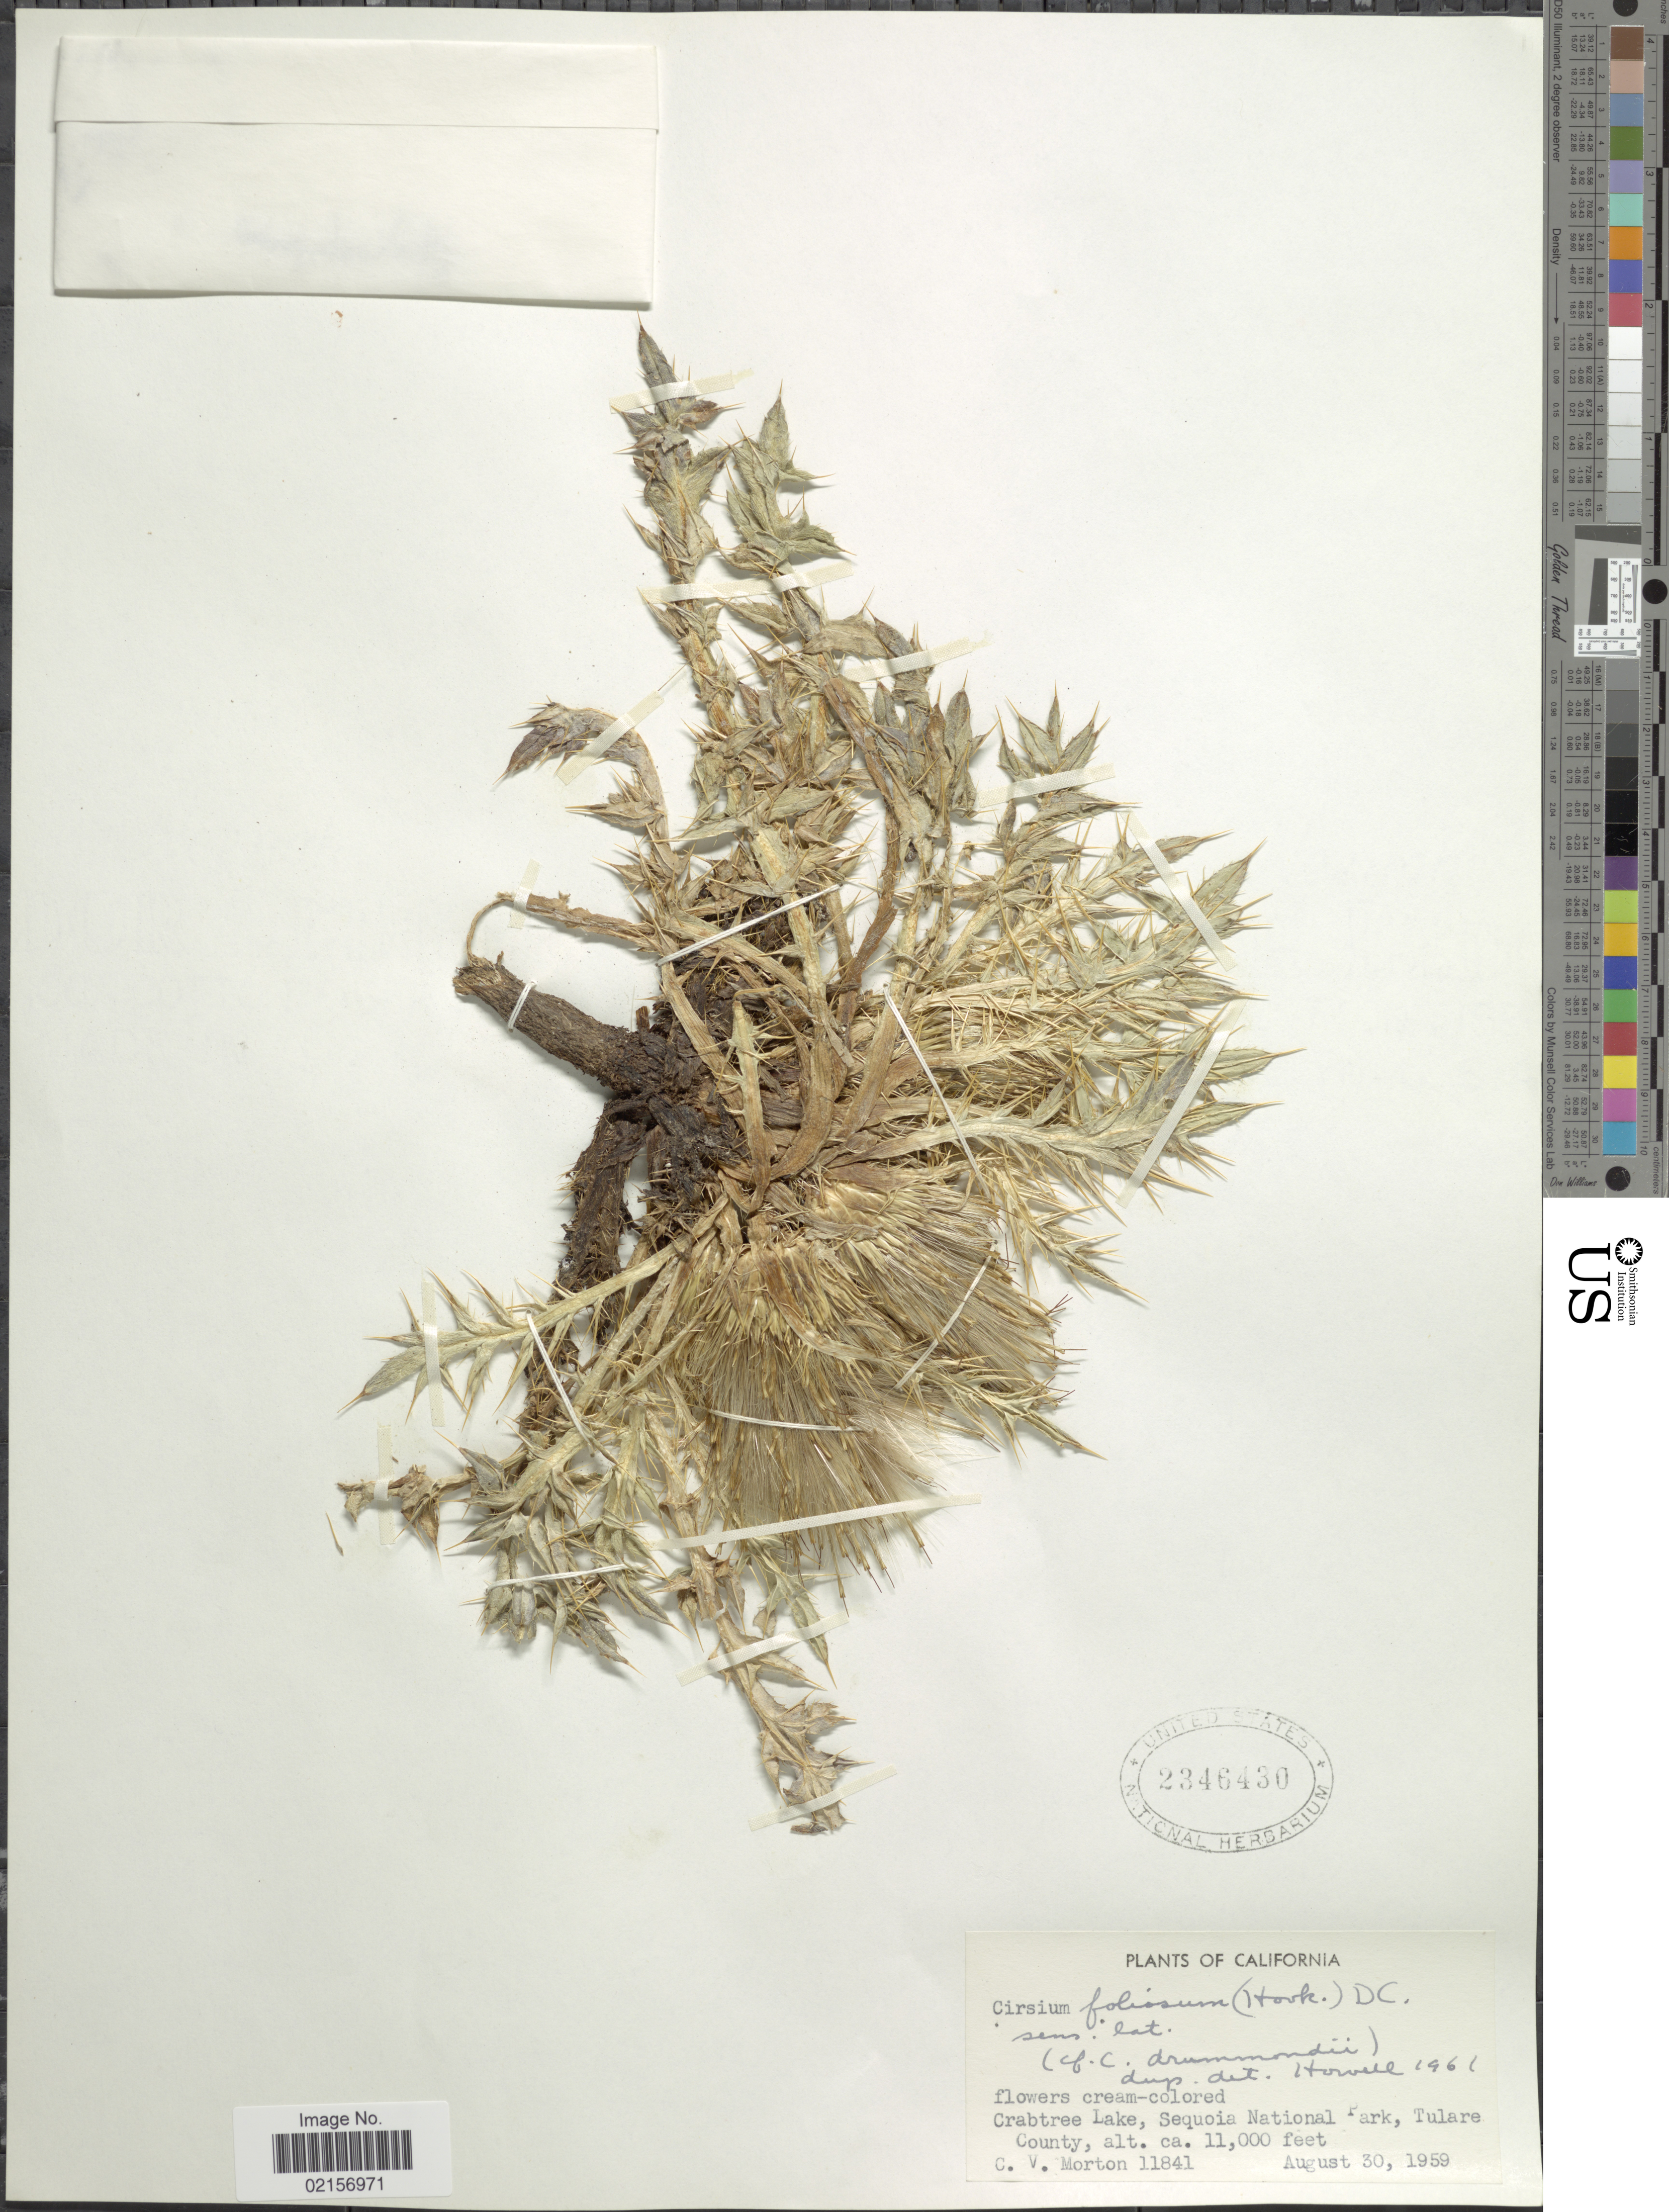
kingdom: Plantae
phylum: Tracheophyta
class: Magnoliopsida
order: Asterales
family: Asteraceae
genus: Cirsium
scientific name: Cirsium scariosum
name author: Nutt.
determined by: Ackerfield, Jennifer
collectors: C. V. Morton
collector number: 11841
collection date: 1959-08-30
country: United States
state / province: California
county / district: Tulare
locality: Crabtree Lake, Sequoia National Park, Tulare County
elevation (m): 3353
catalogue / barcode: US 2346430